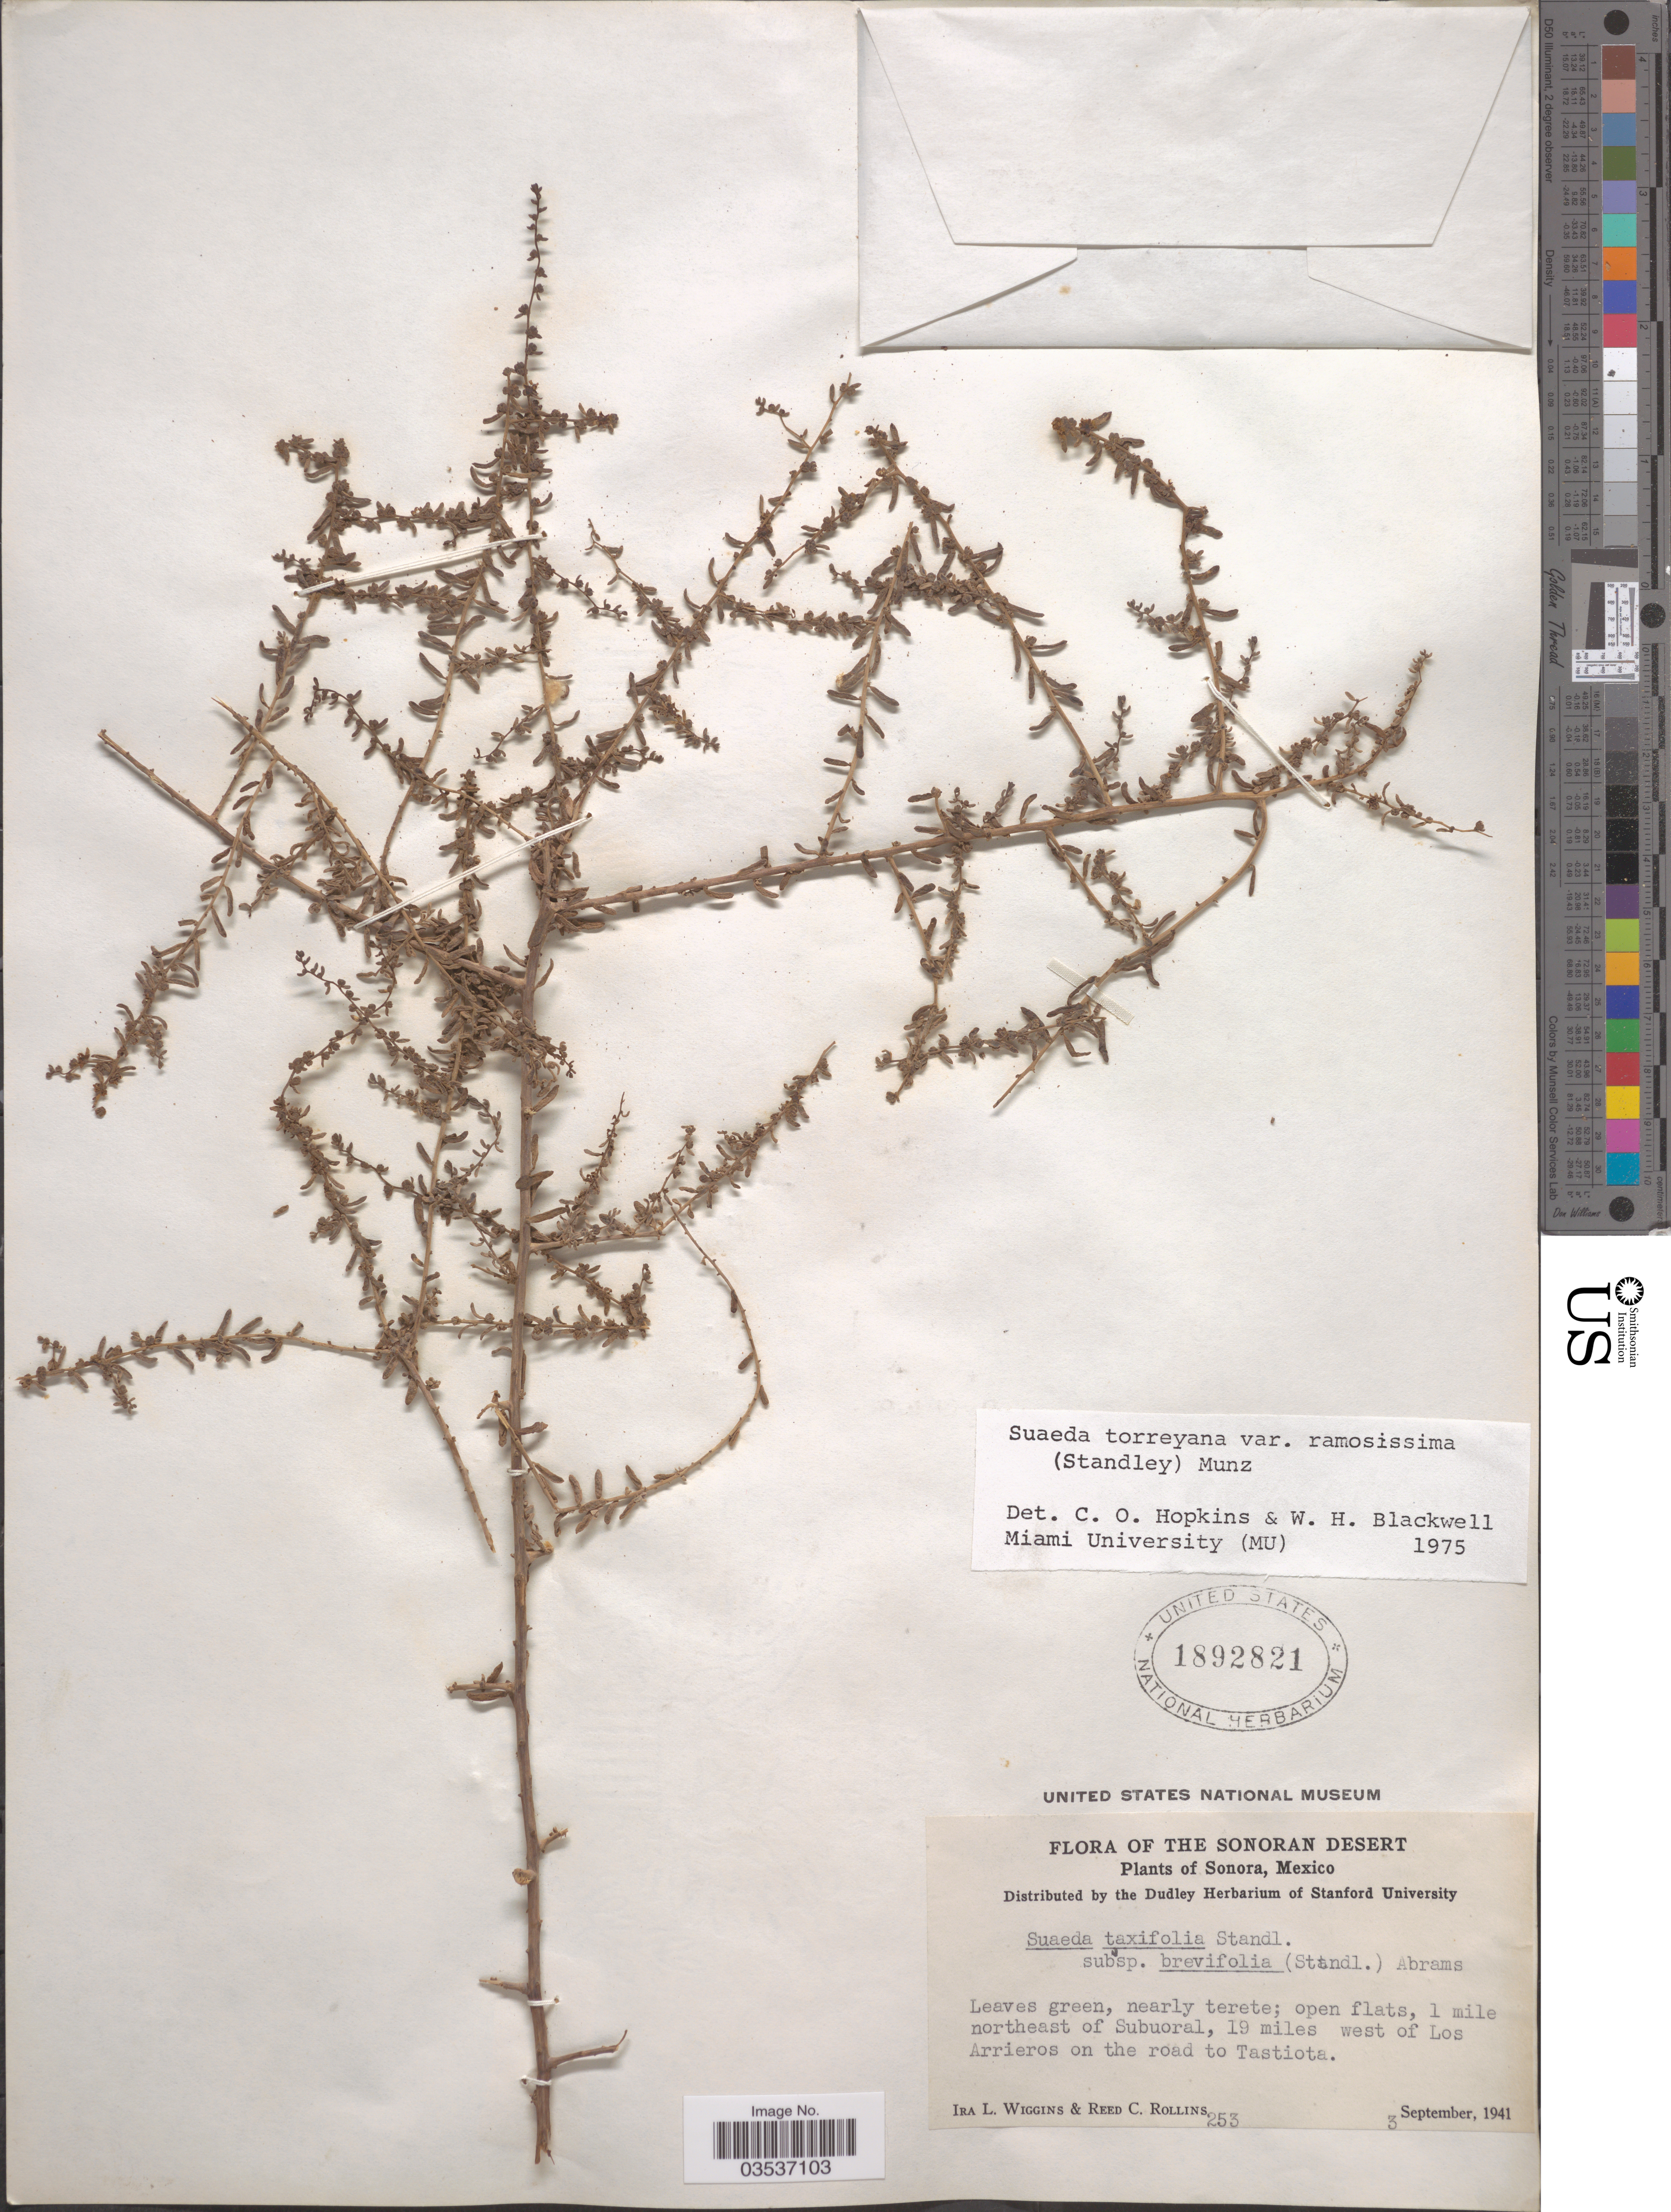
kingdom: Plantae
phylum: Tracheophyta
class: Magnoliopsida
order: Caryophyllales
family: Amaranthaceae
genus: Suaeda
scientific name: Suaeda torreyana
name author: S. Watson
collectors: I. L. Wiggins & R. C. Rollins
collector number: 253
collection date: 1941-09-03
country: Mexico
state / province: Sonora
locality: Sonoran Desert. 1 mile northeast of Subuoral, 19 miles west of Los Arrieros on the road to Tastiota.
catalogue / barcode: US 1892821